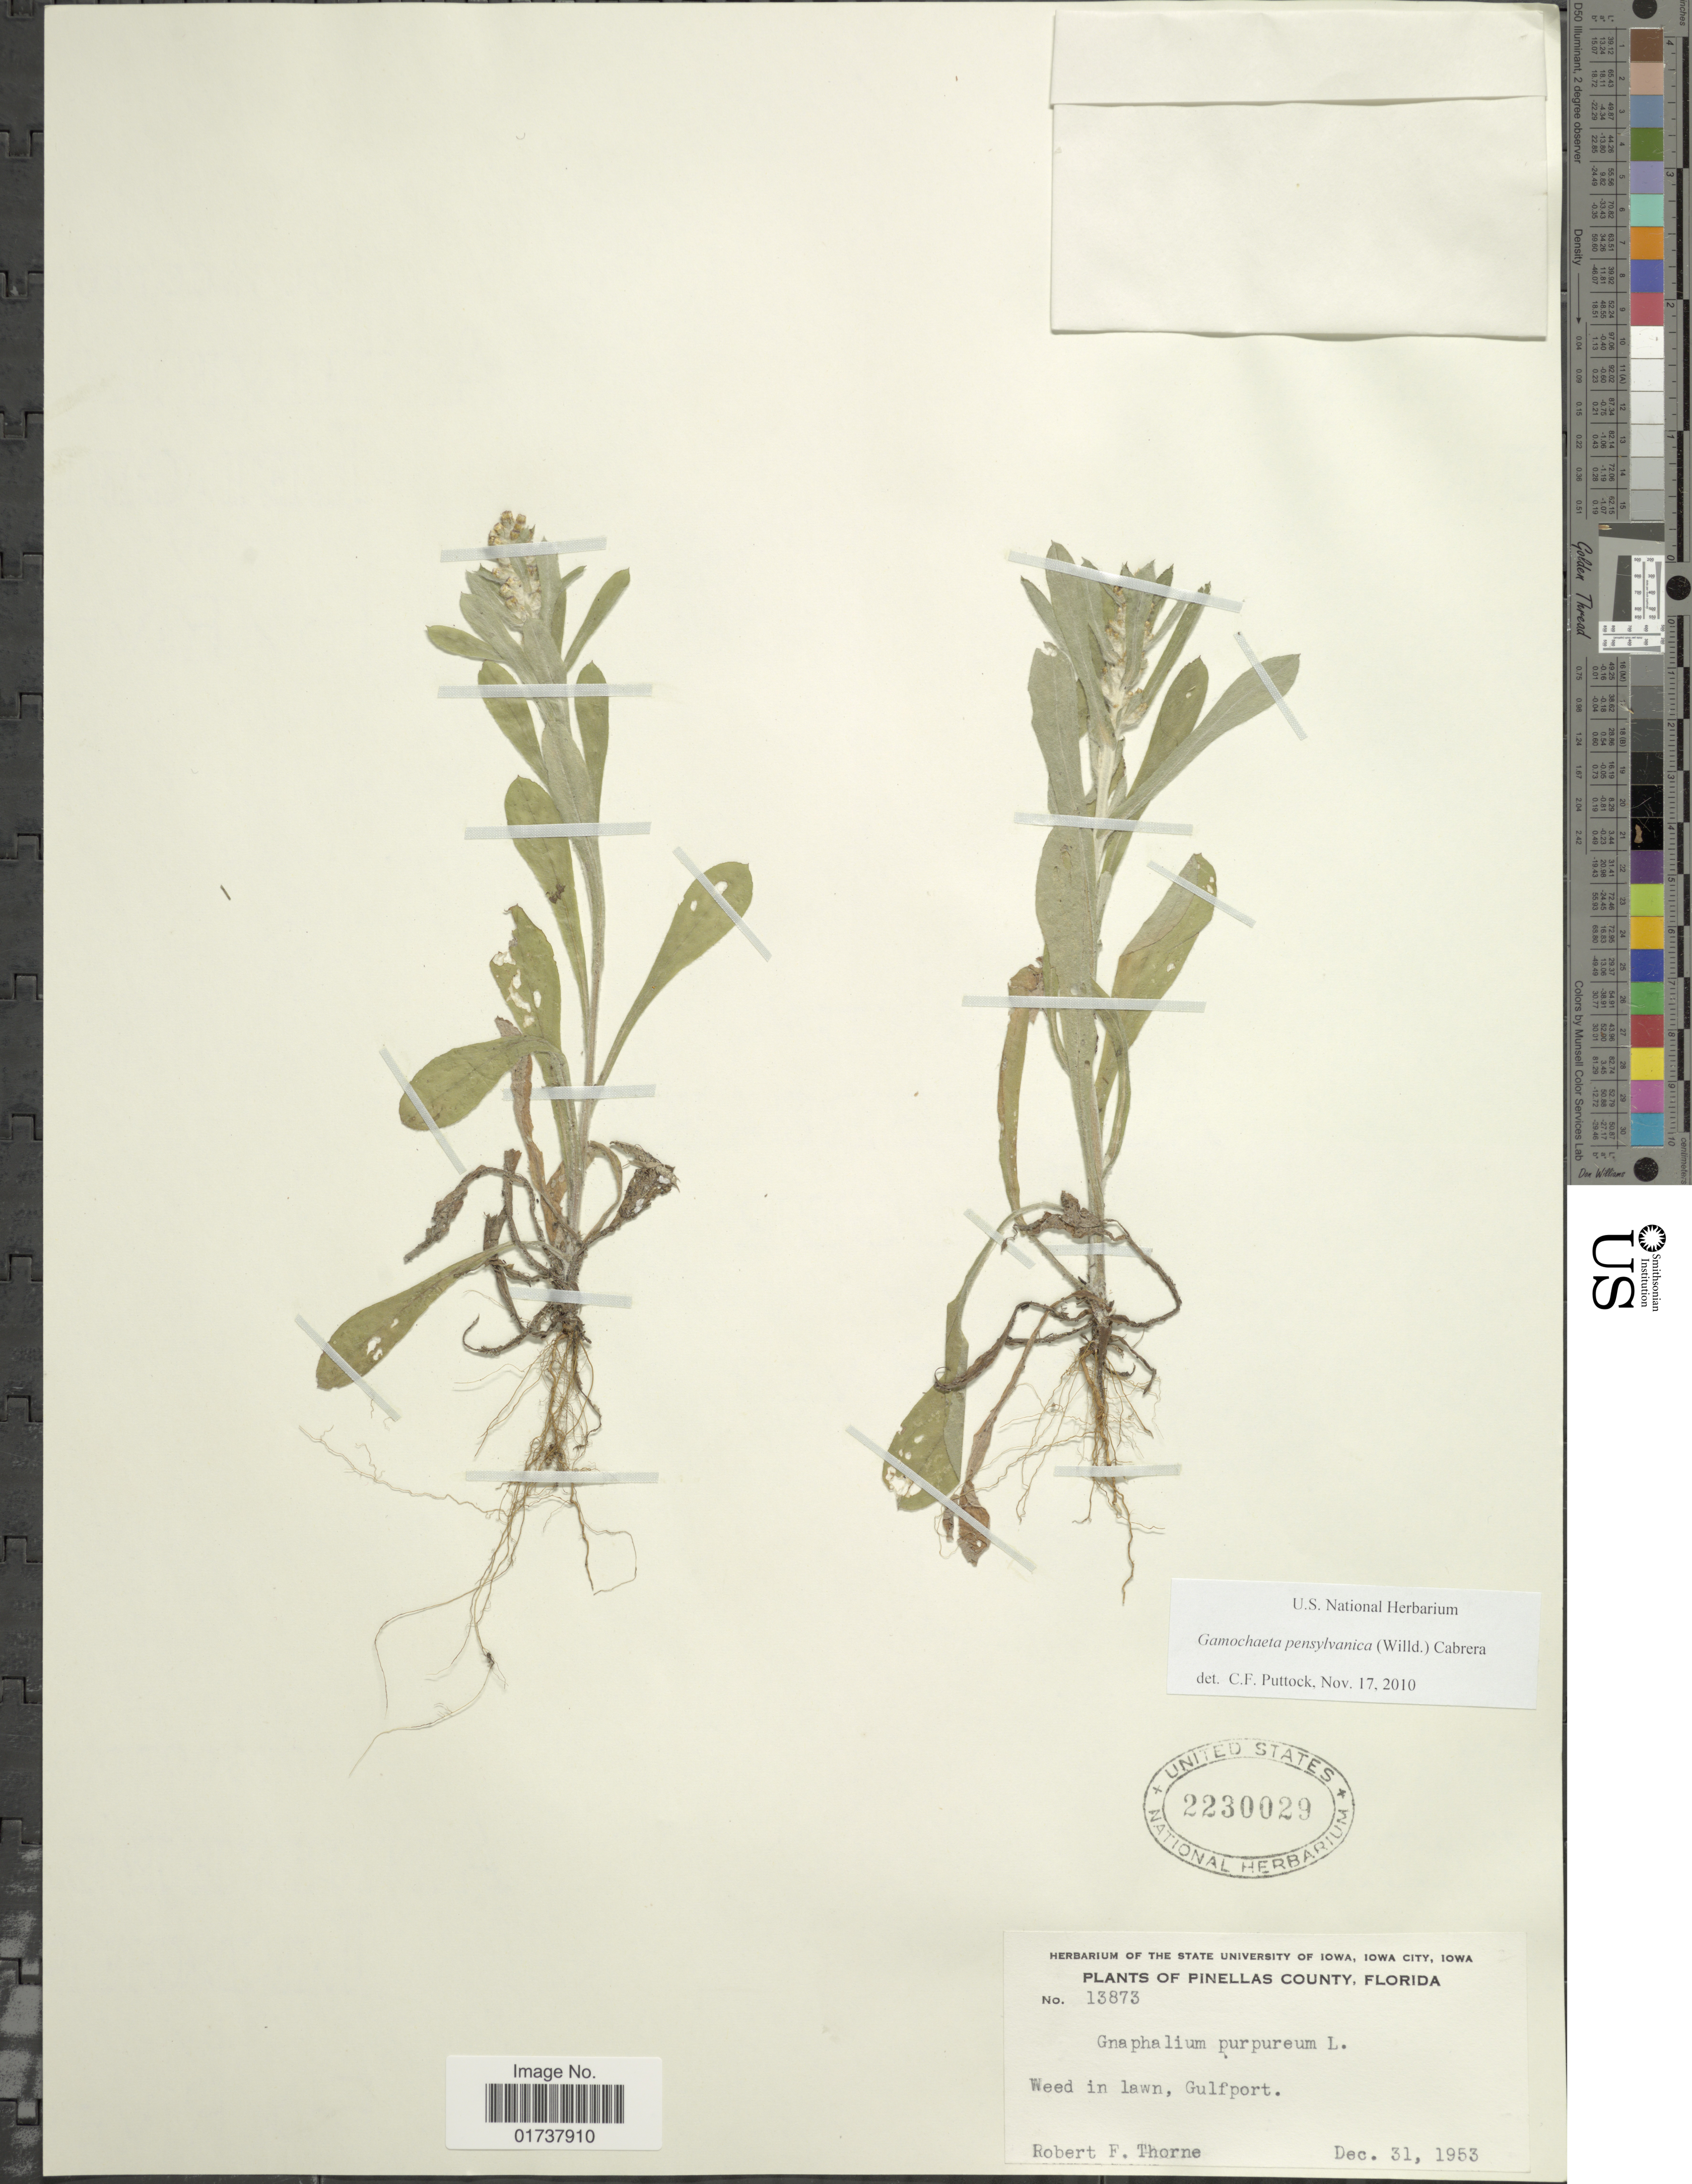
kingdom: Plantae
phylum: Tracheophyta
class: Magnoliopsida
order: Asterales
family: Asteraceae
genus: Gamochaeta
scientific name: Gamochaeta pensylvanica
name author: (Willd.) Cabrera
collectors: R. F. Thorne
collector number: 13873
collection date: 1953-12-31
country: United States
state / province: Florida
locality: Pinellas County, Gulfport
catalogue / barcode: US 2230029